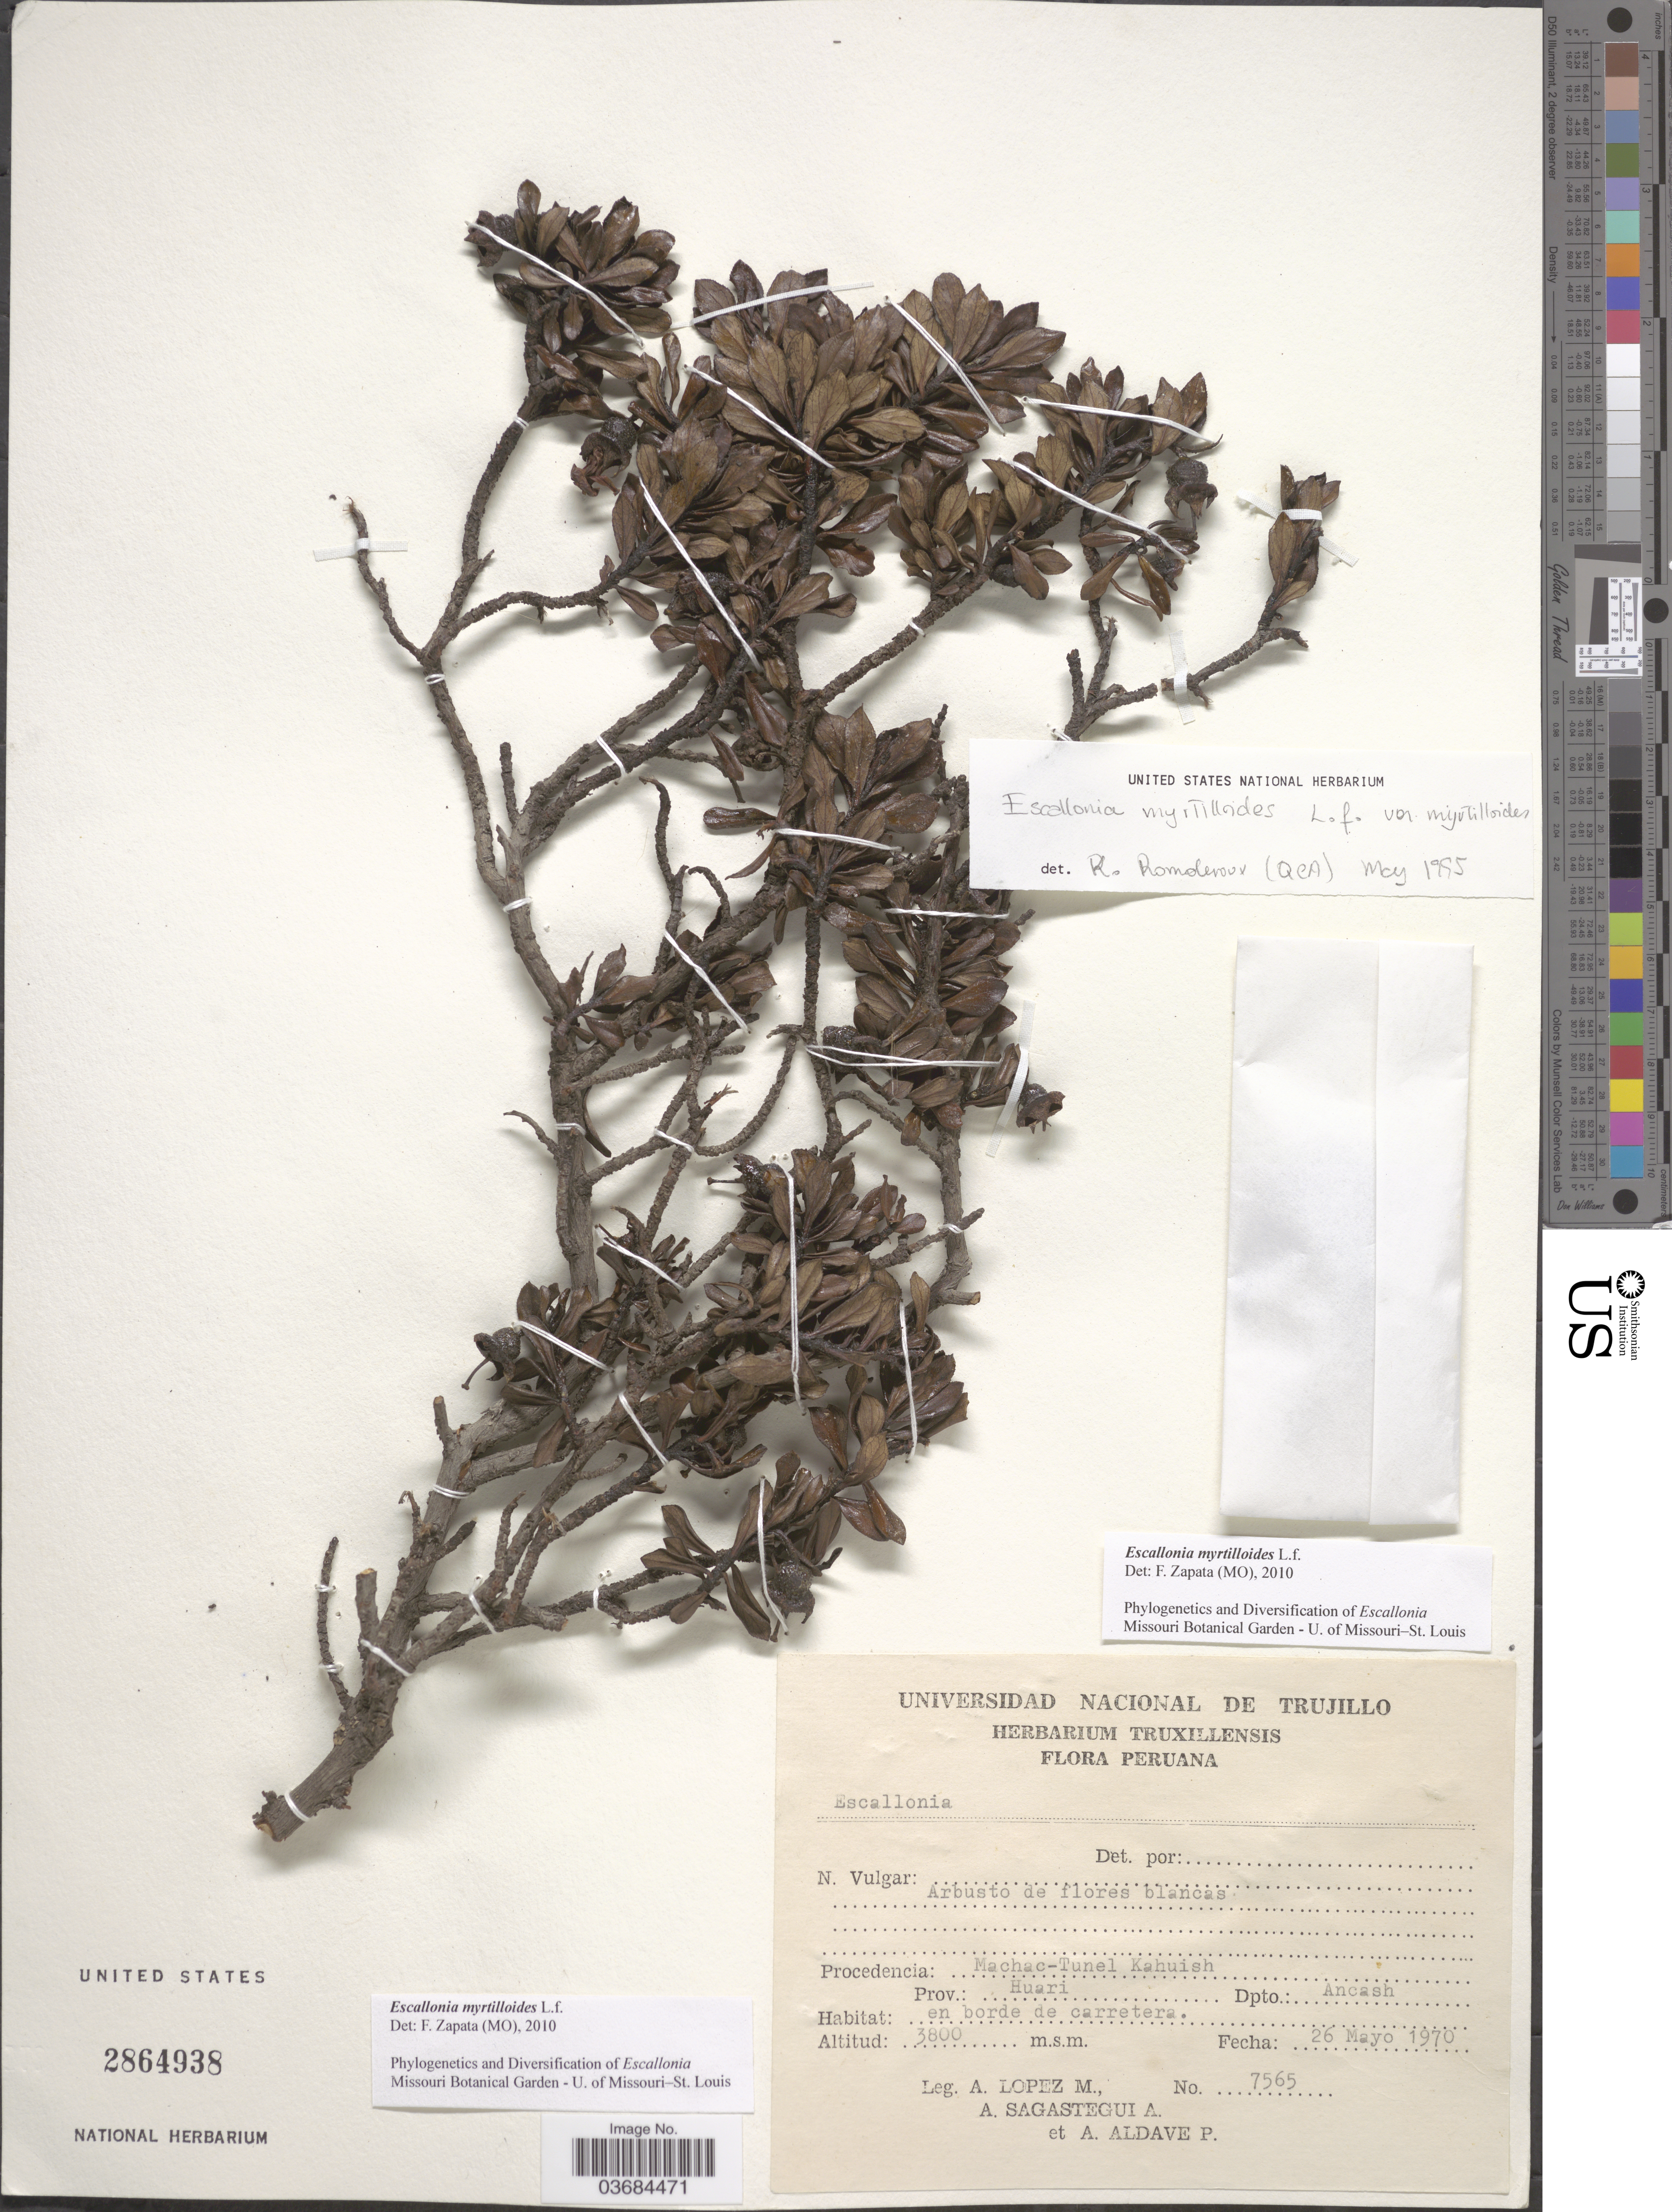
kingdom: Plantae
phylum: Tracheophyta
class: Magnoliopsida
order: Escalloniales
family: Escalloniaceae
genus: Escallonia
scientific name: Escallonia myrtilloides var. myrtilloides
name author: L. f.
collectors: A. López M., A. Sagástegui A. & A. Aldave P.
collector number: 7565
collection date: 1970-05-26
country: Peru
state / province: Ancash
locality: Machac-Tunel Kahuish. Prov.: Huari. Dpto.: Ancash.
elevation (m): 3800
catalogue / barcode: US 2864938